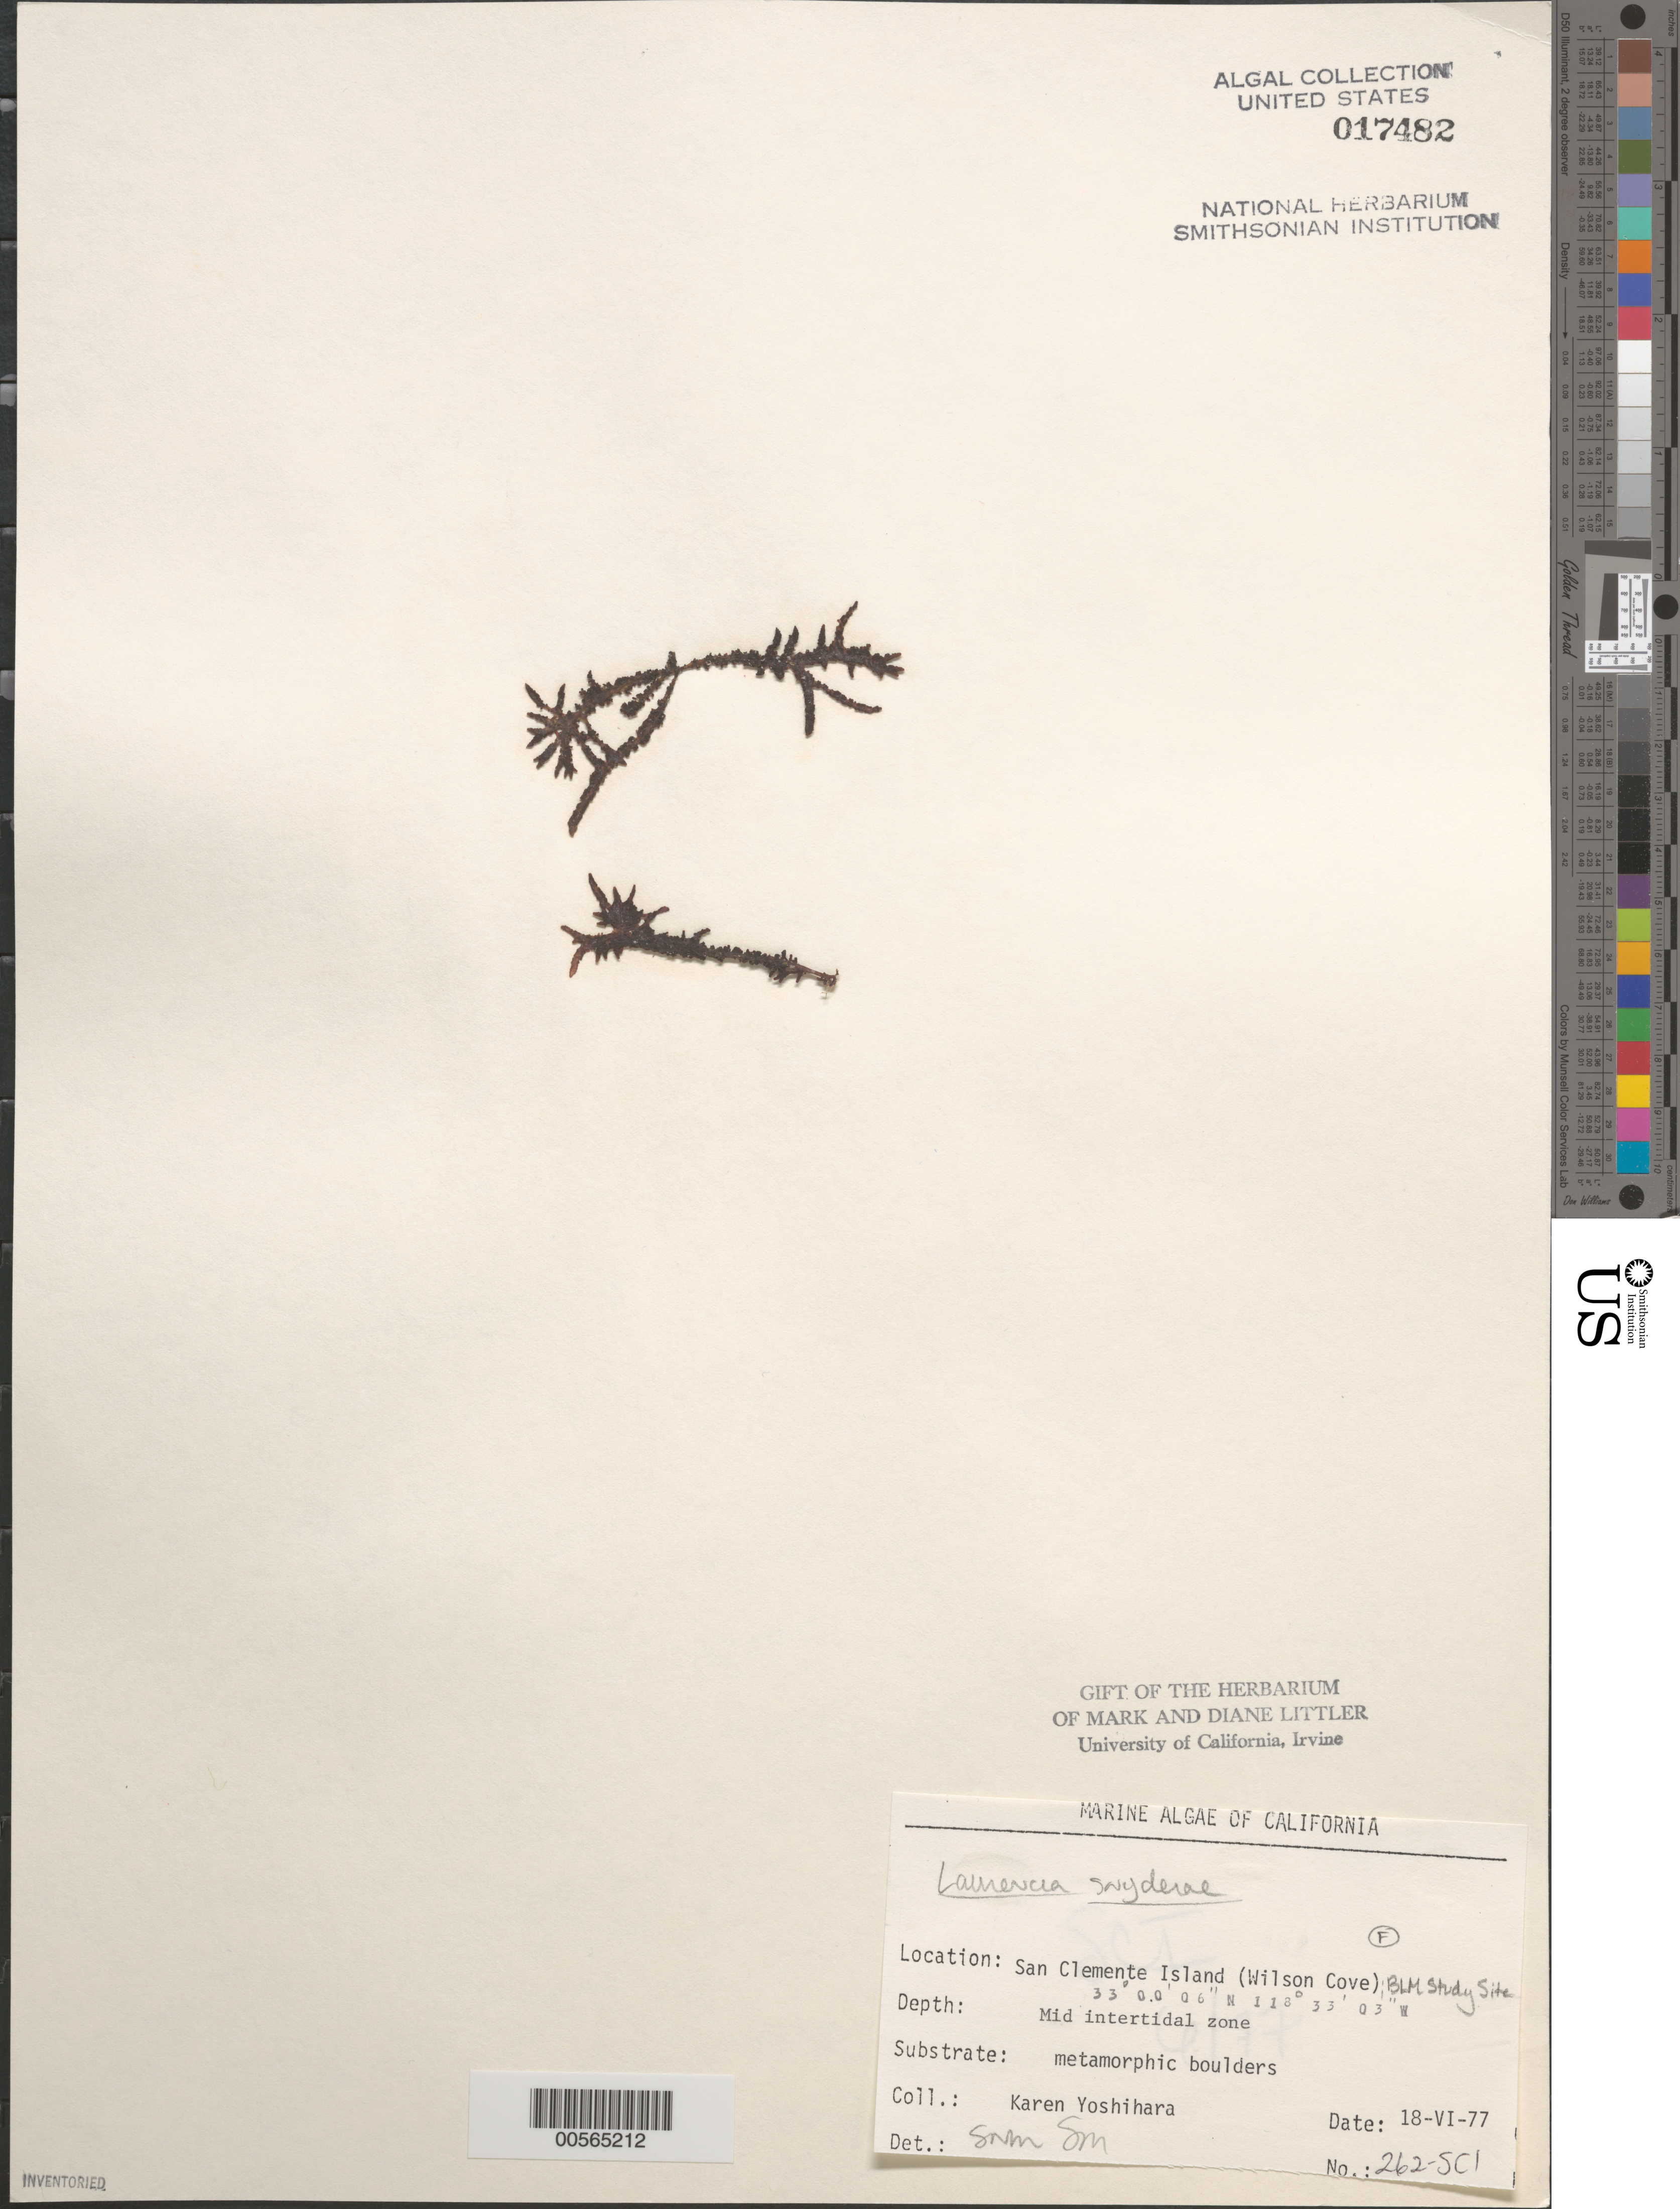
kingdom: Plantae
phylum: Rhodophyta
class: Florideophyceae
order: Ceramiales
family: Rhodomelaceae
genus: Laurencia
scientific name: Laurencia snyderae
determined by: Murray, S. N.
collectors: K. Yoshihara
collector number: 262-sci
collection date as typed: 18 Jun 1977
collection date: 1977-06-18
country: United States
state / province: California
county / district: Los Angeles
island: San Clemente Island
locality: Wilson Cove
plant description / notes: BLM-SOCALBIGHT Rocky Intertidal Survey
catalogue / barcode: US 17482